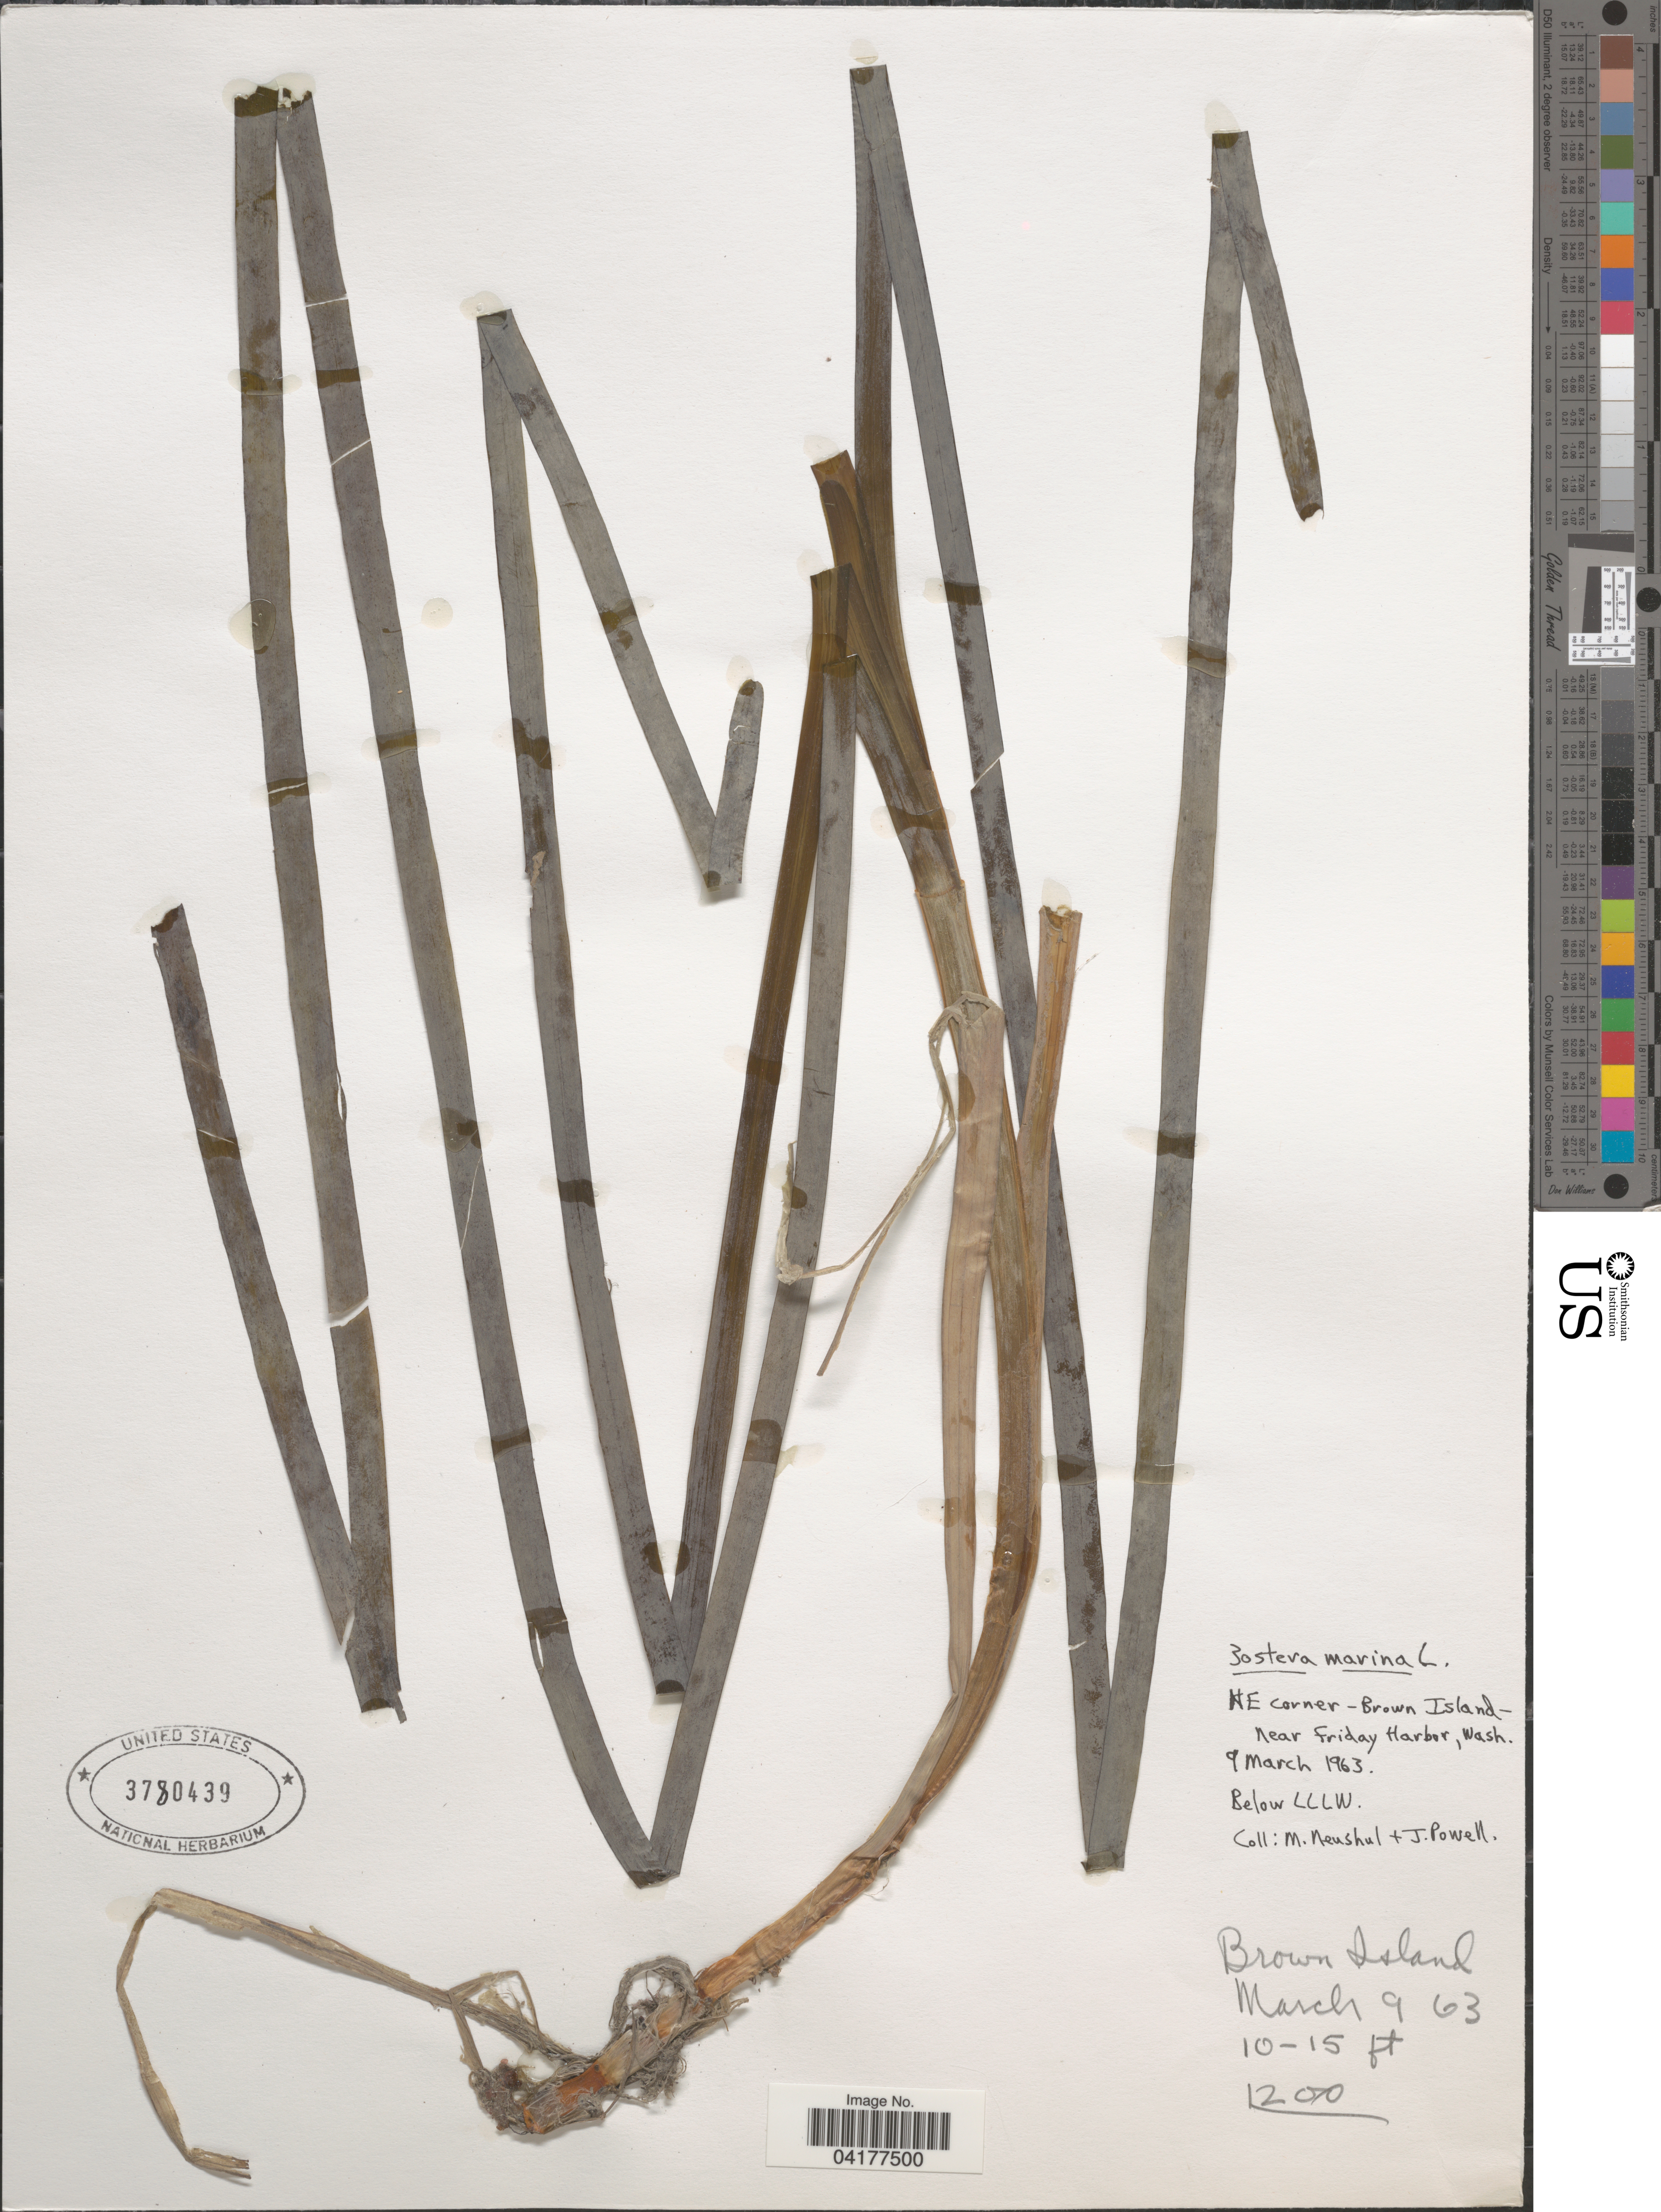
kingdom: Plantae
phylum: Tracheophyta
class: Liliopsida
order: Alismatales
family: Zosteraceae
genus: Zostera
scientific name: Zostera marina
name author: L.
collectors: M. Neushul & J. Powell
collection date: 1963-03-09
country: United States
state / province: Washington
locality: NE corner- Brown Island- near Friday Harbor. Below LLLW.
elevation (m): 3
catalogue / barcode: US 3780439